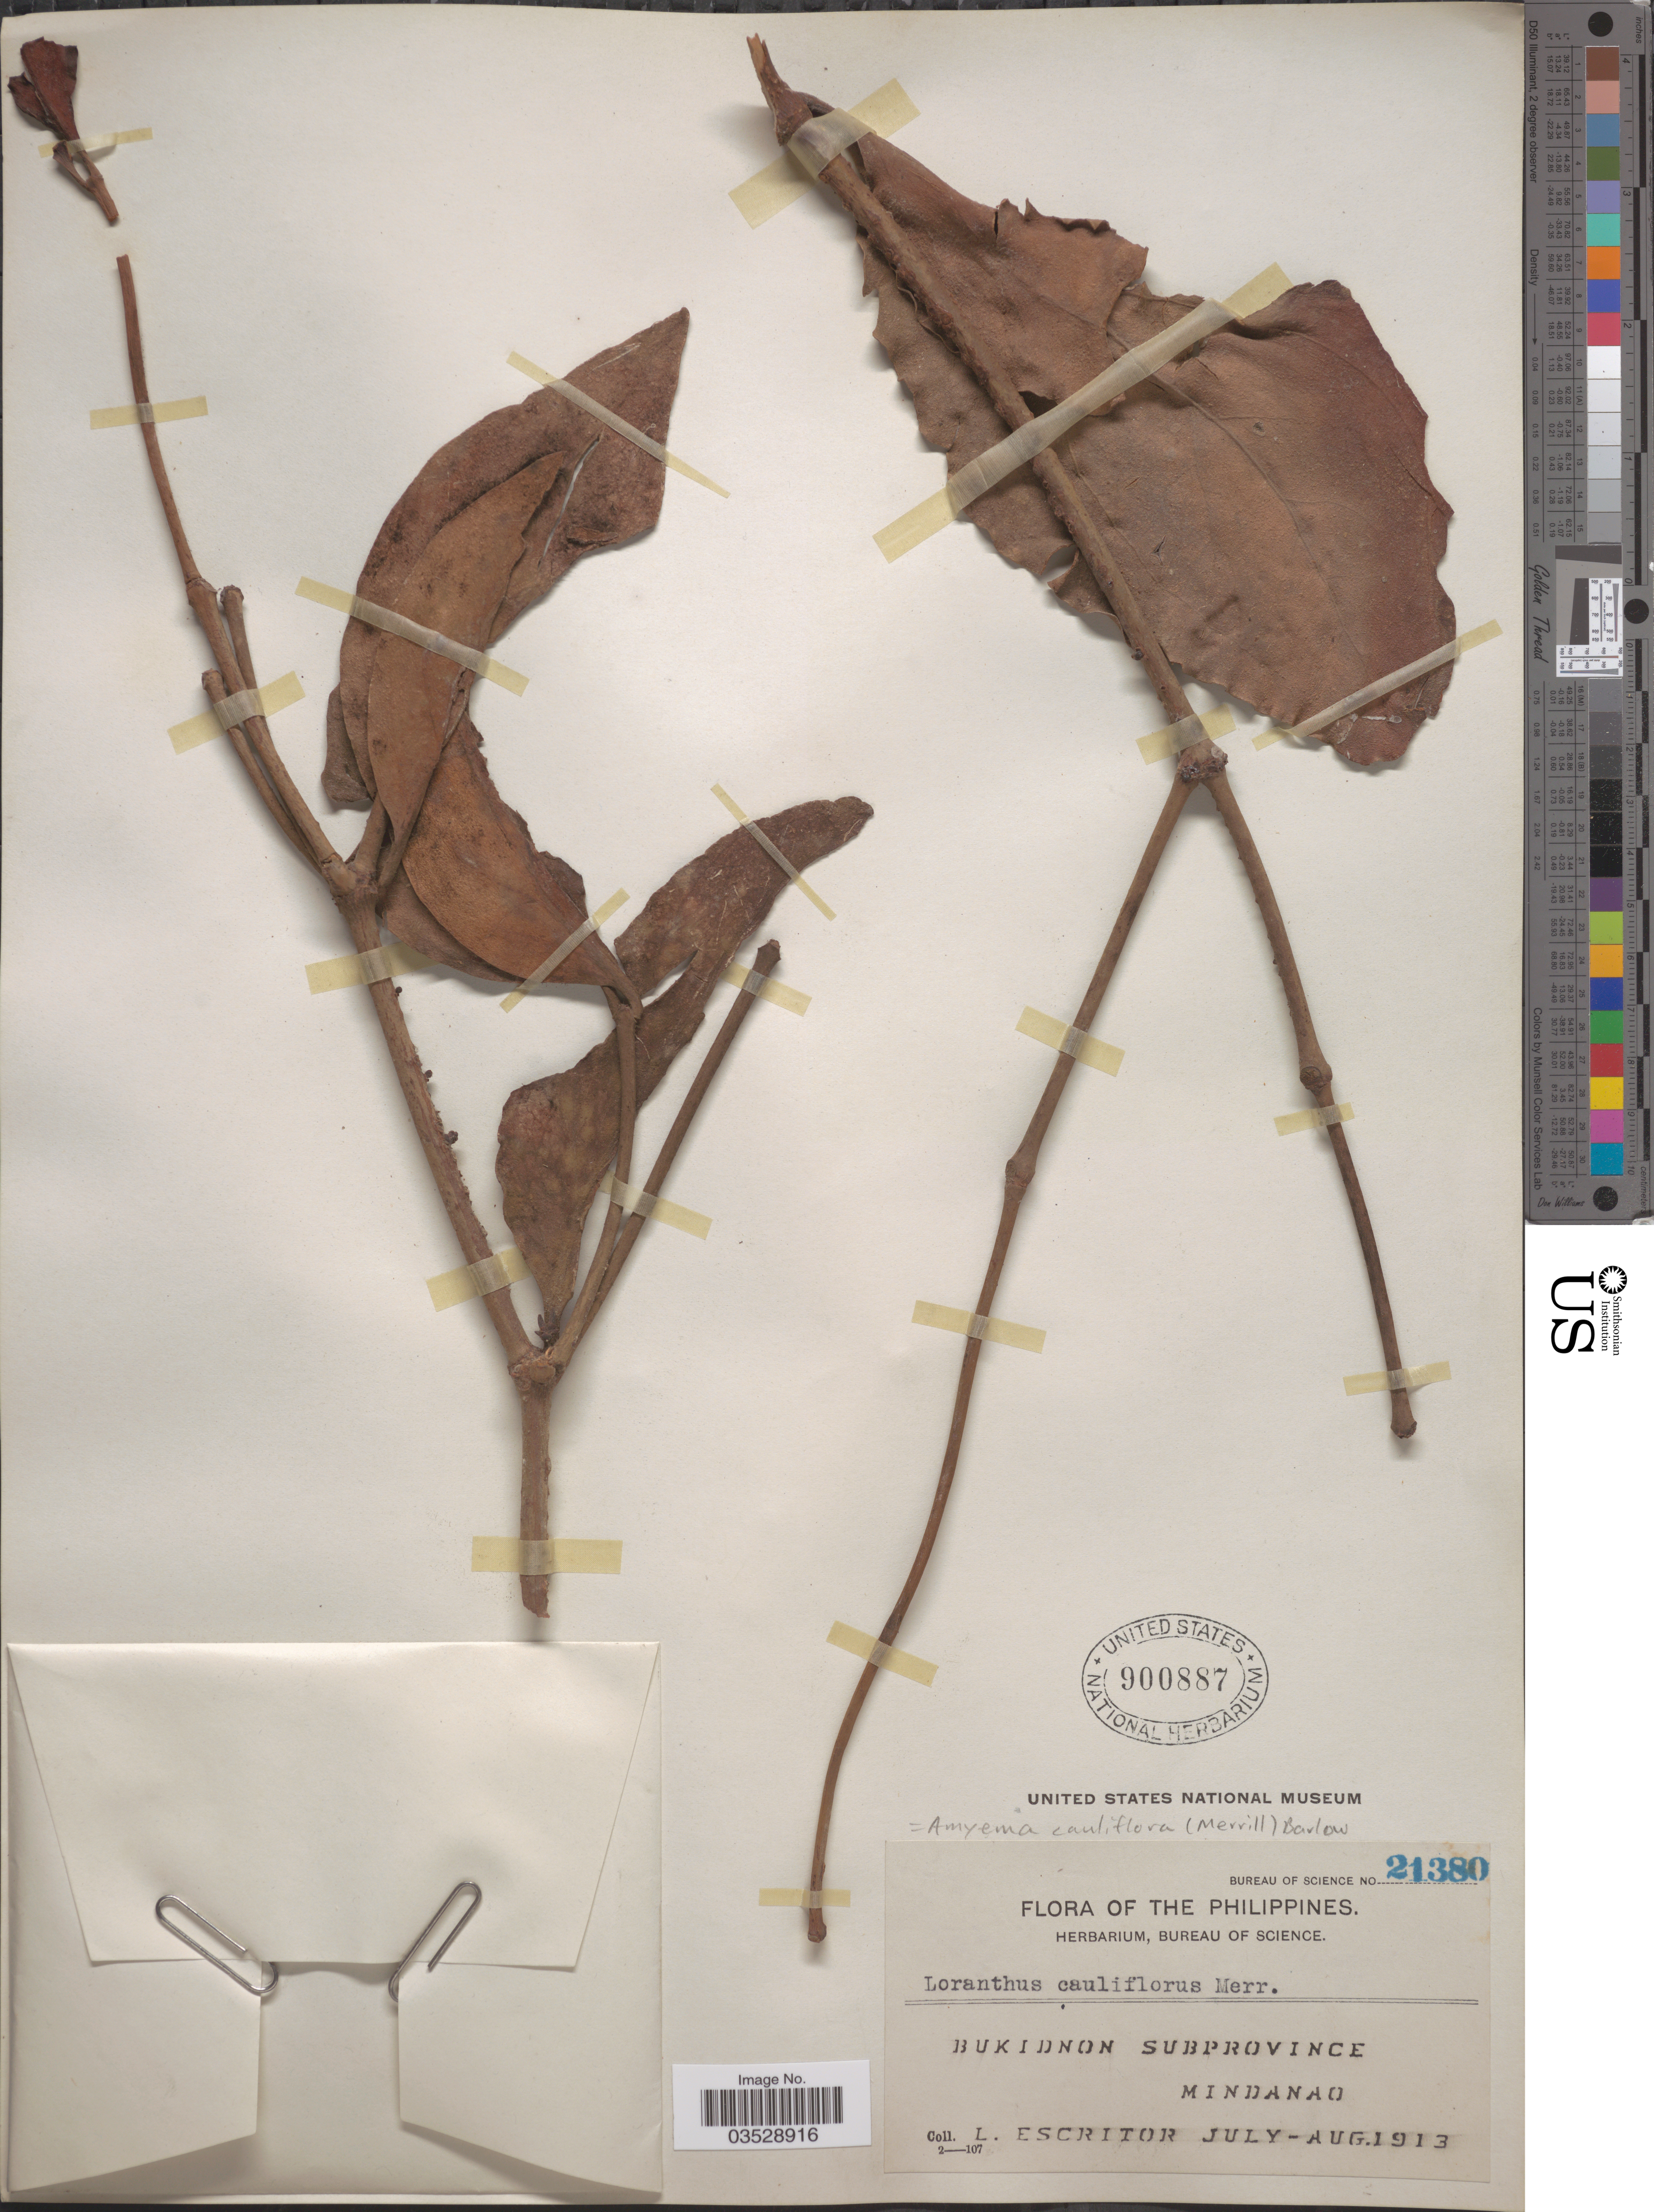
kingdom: Plantae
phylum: Tracheophyta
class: Magnoliopsida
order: Santalales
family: Loranthaceae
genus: Amyema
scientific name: Amyema cauliflora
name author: (Merr.) Barlow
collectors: L. Escritor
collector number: Bureau of Science 21380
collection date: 1913-07/1913-08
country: Philippines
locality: Bukidnon Subprovince, Mindanao.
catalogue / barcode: US 900887